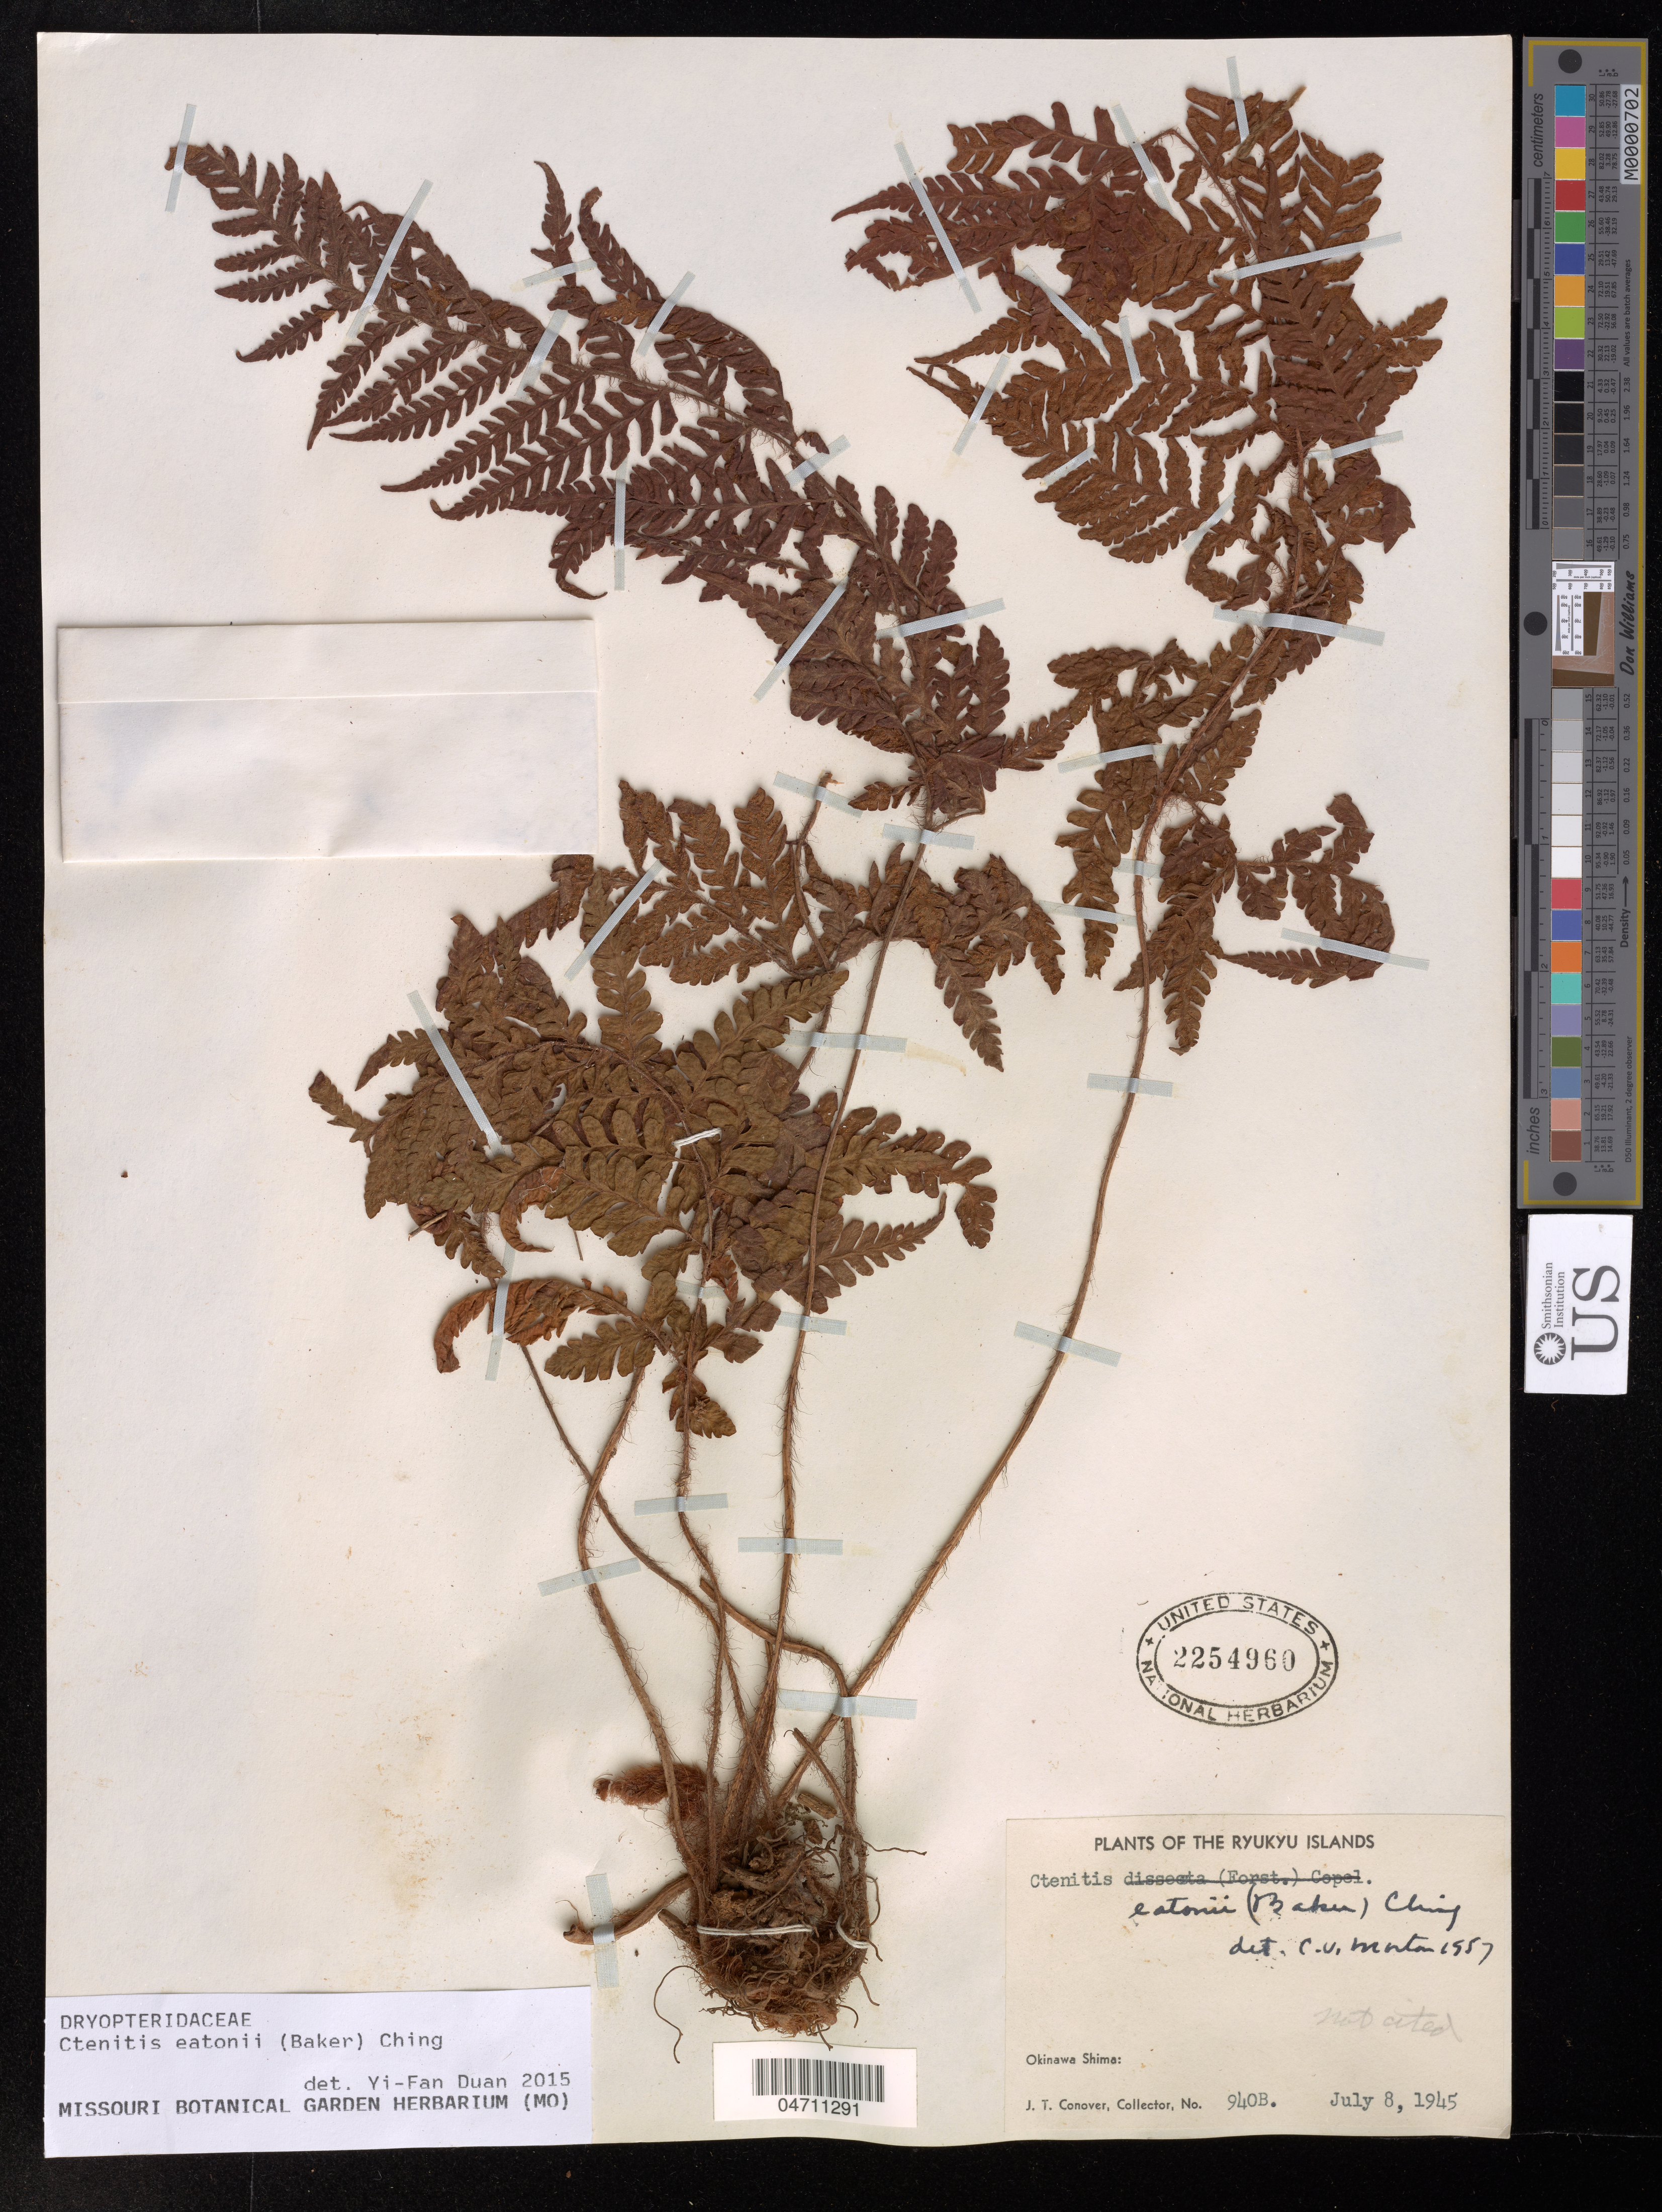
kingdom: Plantae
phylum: Tracheophyta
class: Polypodiopsida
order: Polypodiales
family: Dryopteridaceae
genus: Ctenitis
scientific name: Ctenitis eatonii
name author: (Baker) Ching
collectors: J. T. Conover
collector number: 940B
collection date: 1945-07-08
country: Japan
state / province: Okinawa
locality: The Ryuku Islands, Okinawa Shima.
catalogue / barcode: US 2254960